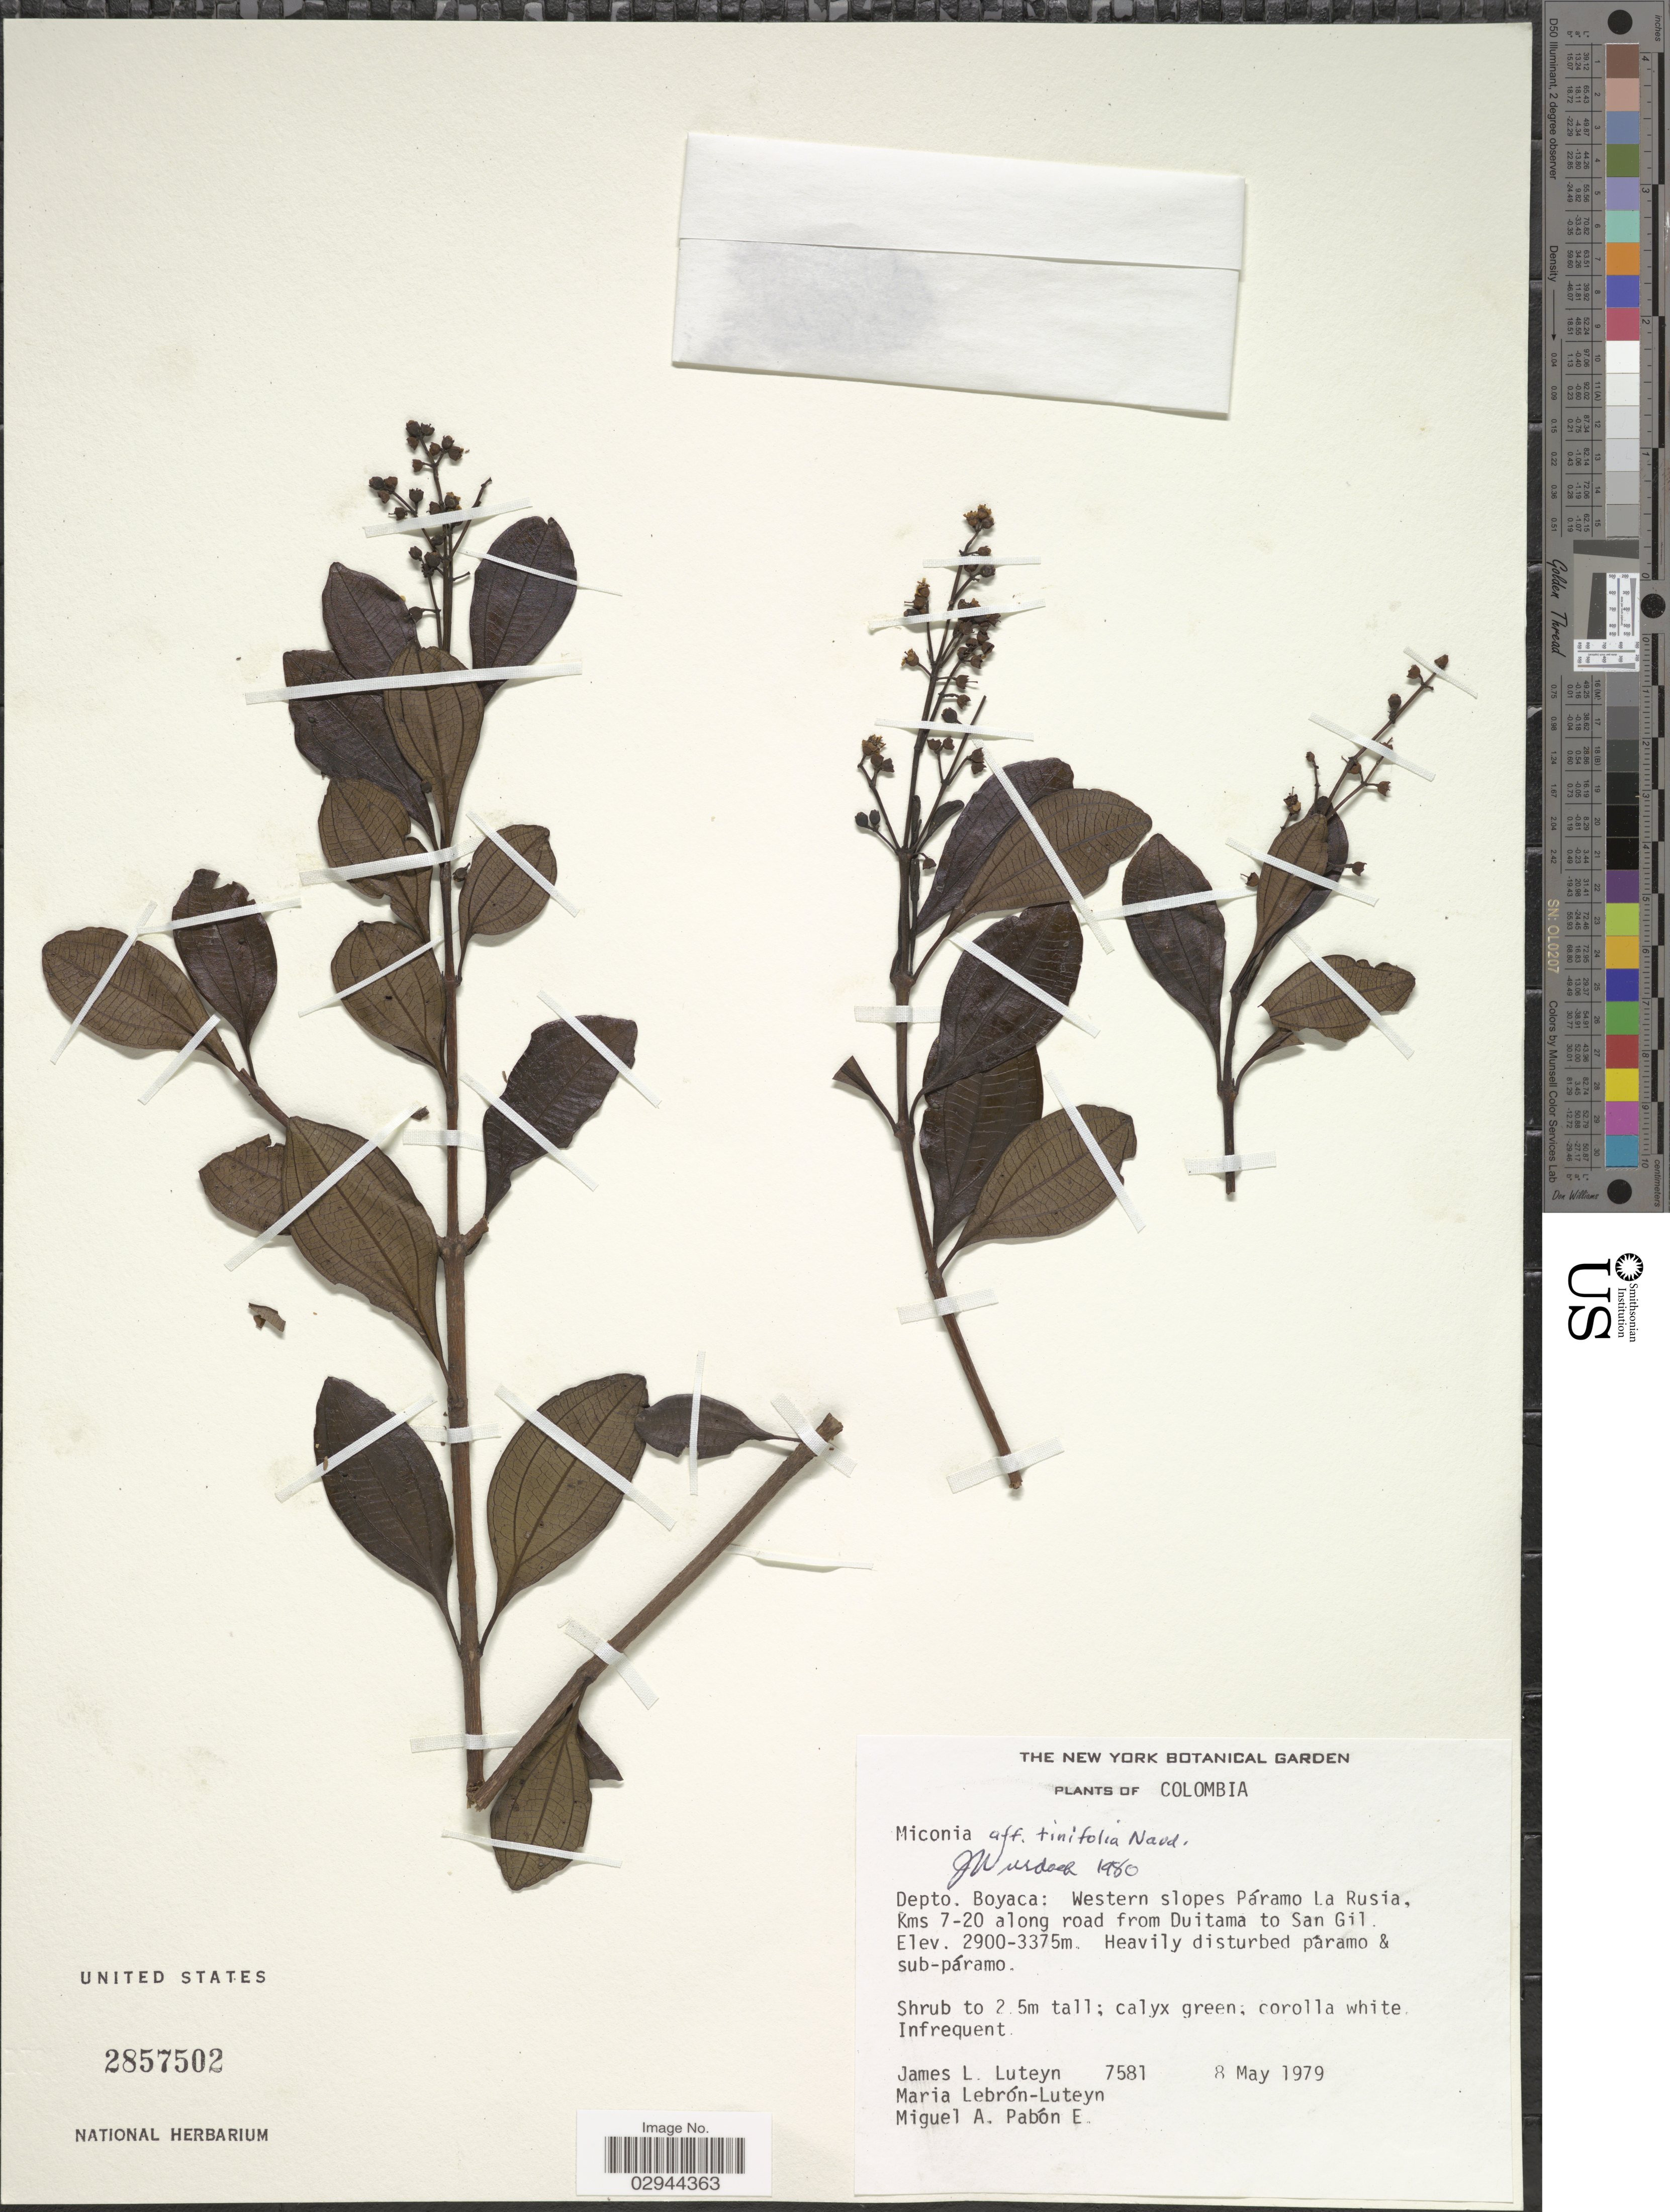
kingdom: Plantae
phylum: Tracheophyta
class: Magnoliopsida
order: Myrtales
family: Melastomataceae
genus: Miconia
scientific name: Miconia tinifolia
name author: Naudin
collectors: J. Luteyn, M. L. Lebrón-Luteyn & M. A. Pabon E.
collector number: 7581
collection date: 1979-05-08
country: Colombia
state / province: Boyacá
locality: Depto. Boyaca: Western slopes Páramo La Rusia, Kms 7-20 along road from Duitama to San Gil.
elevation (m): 2900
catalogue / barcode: US 2857502